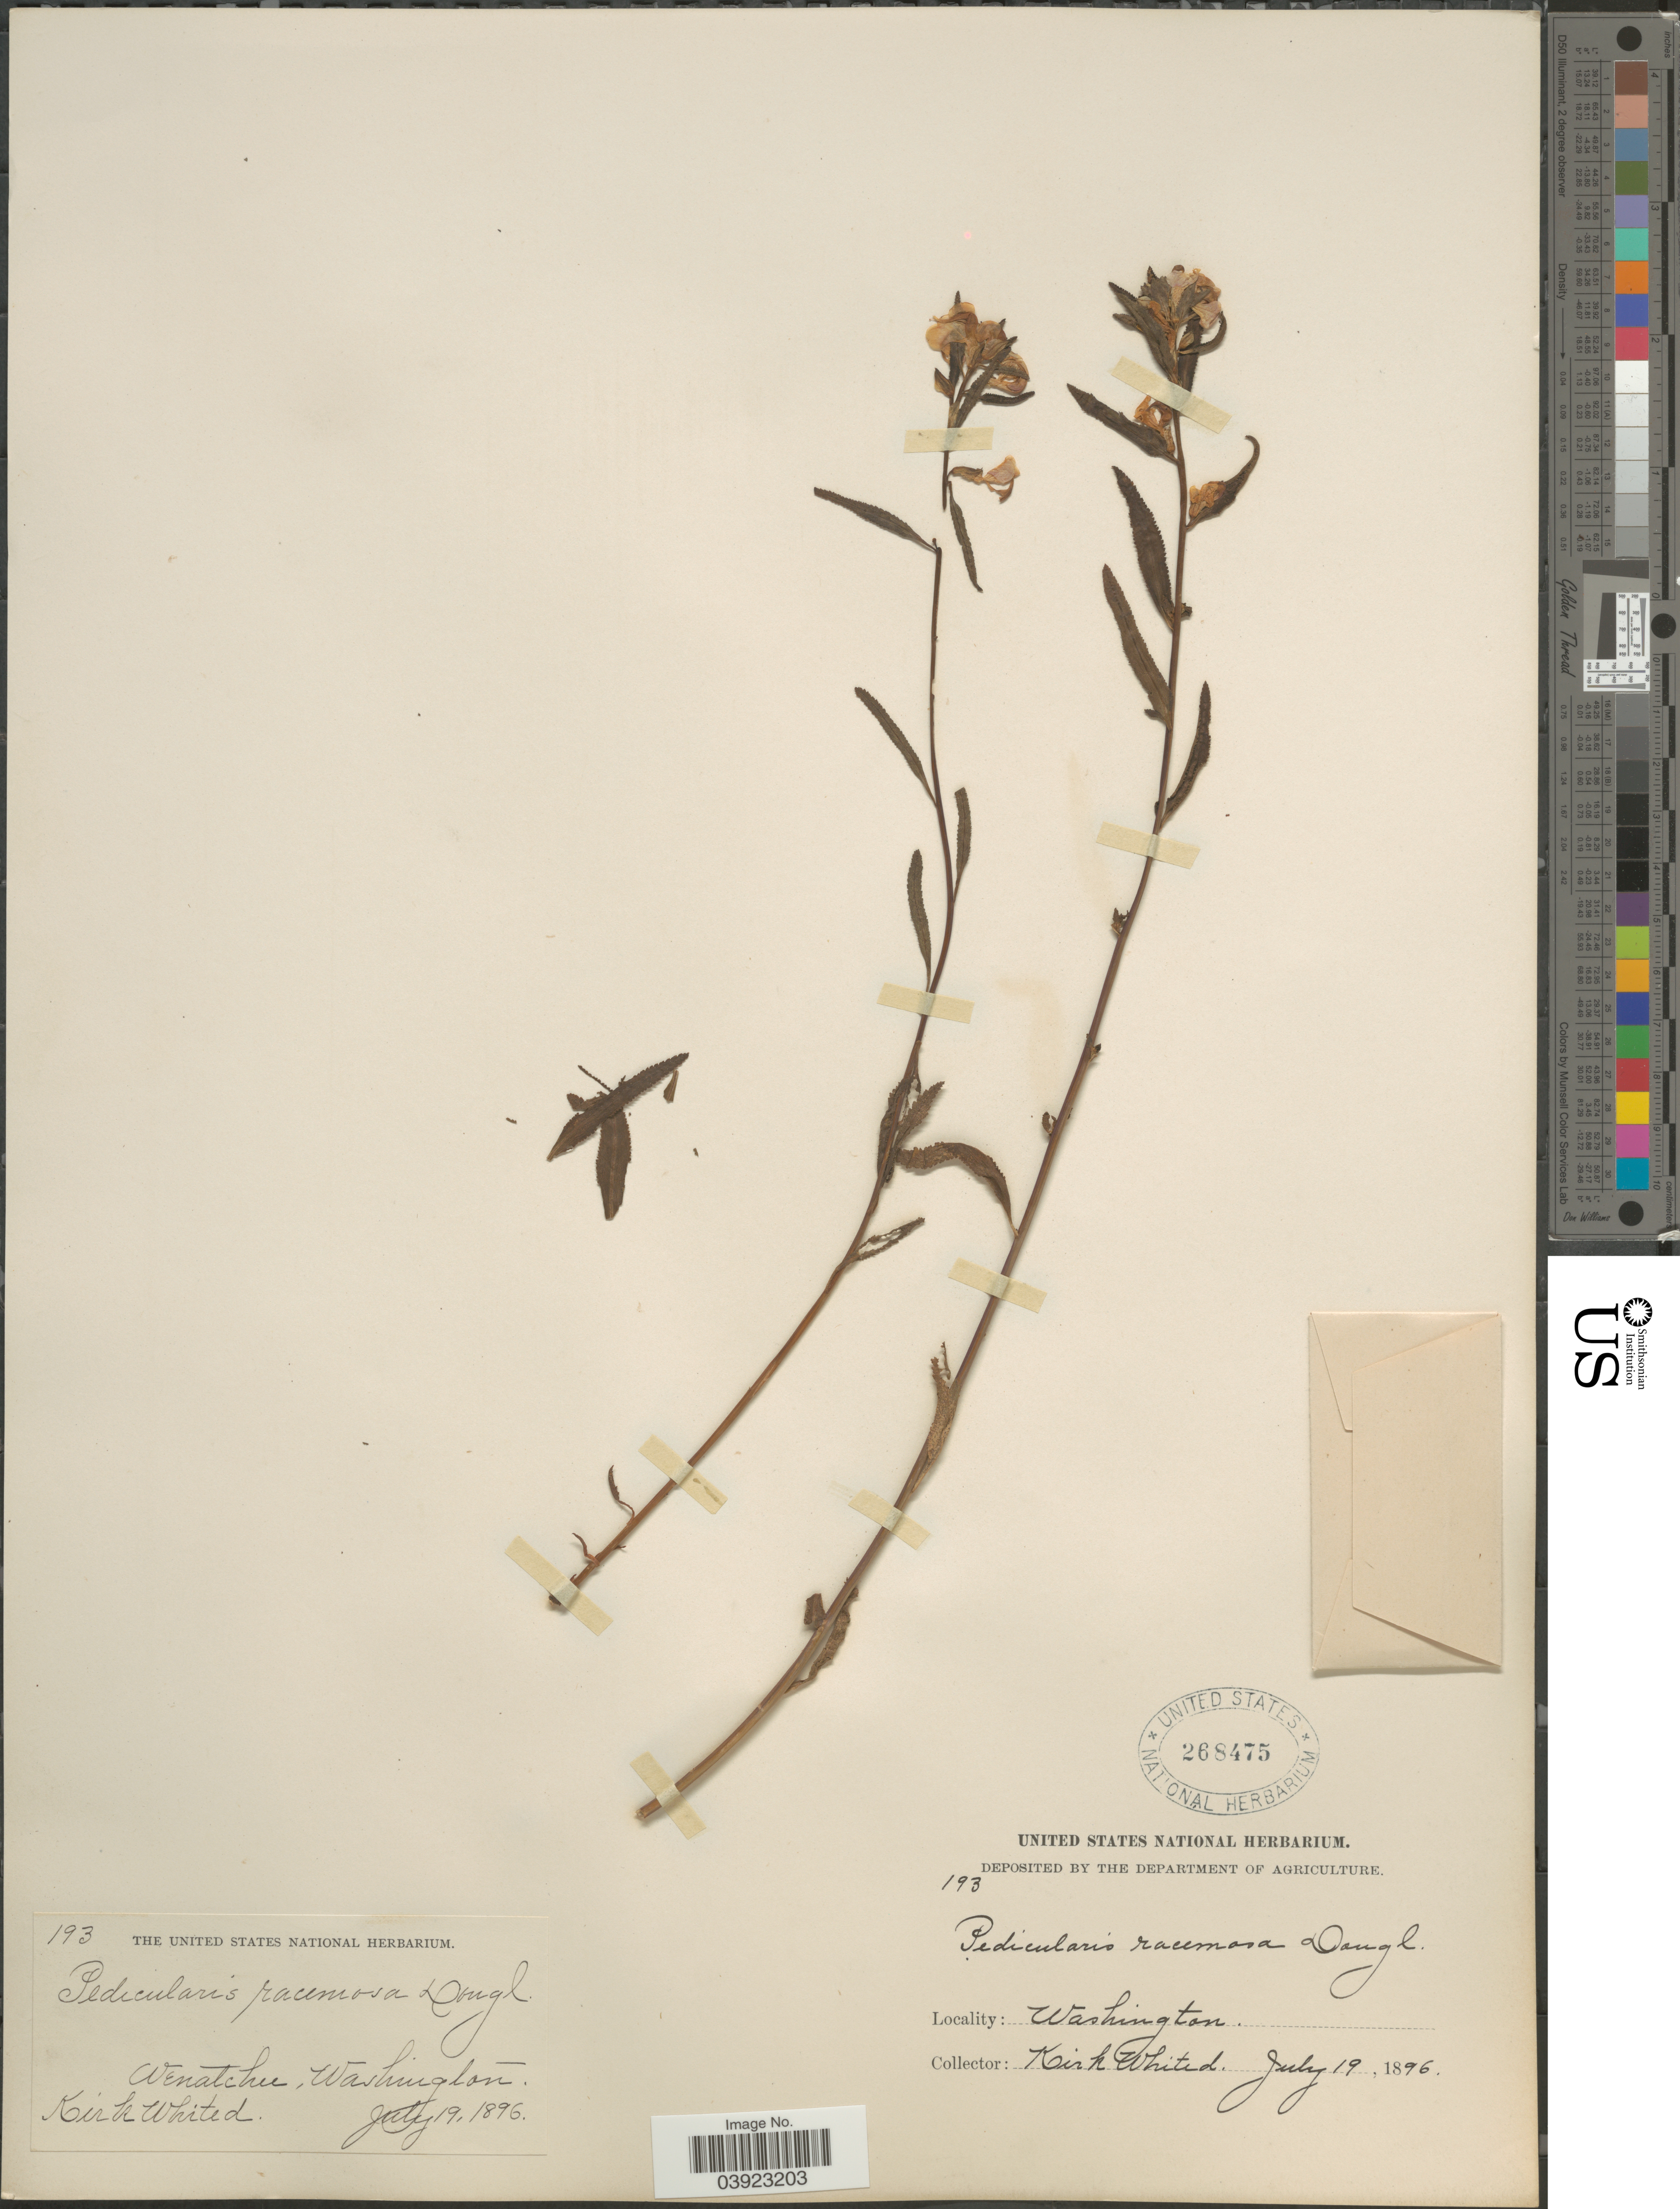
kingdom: Plantae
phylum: Tracheophyta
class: Magnoliopsida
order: Lamiales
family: Orobanchaceae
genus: Pedicularis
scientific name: Pedicularis racemosa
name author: Douglas ex Benth.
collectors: K. Whited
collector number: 193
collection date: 1896-07-19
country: United States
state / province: Washington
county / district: Chelan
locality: Wenatchee.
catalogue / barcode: US 268475